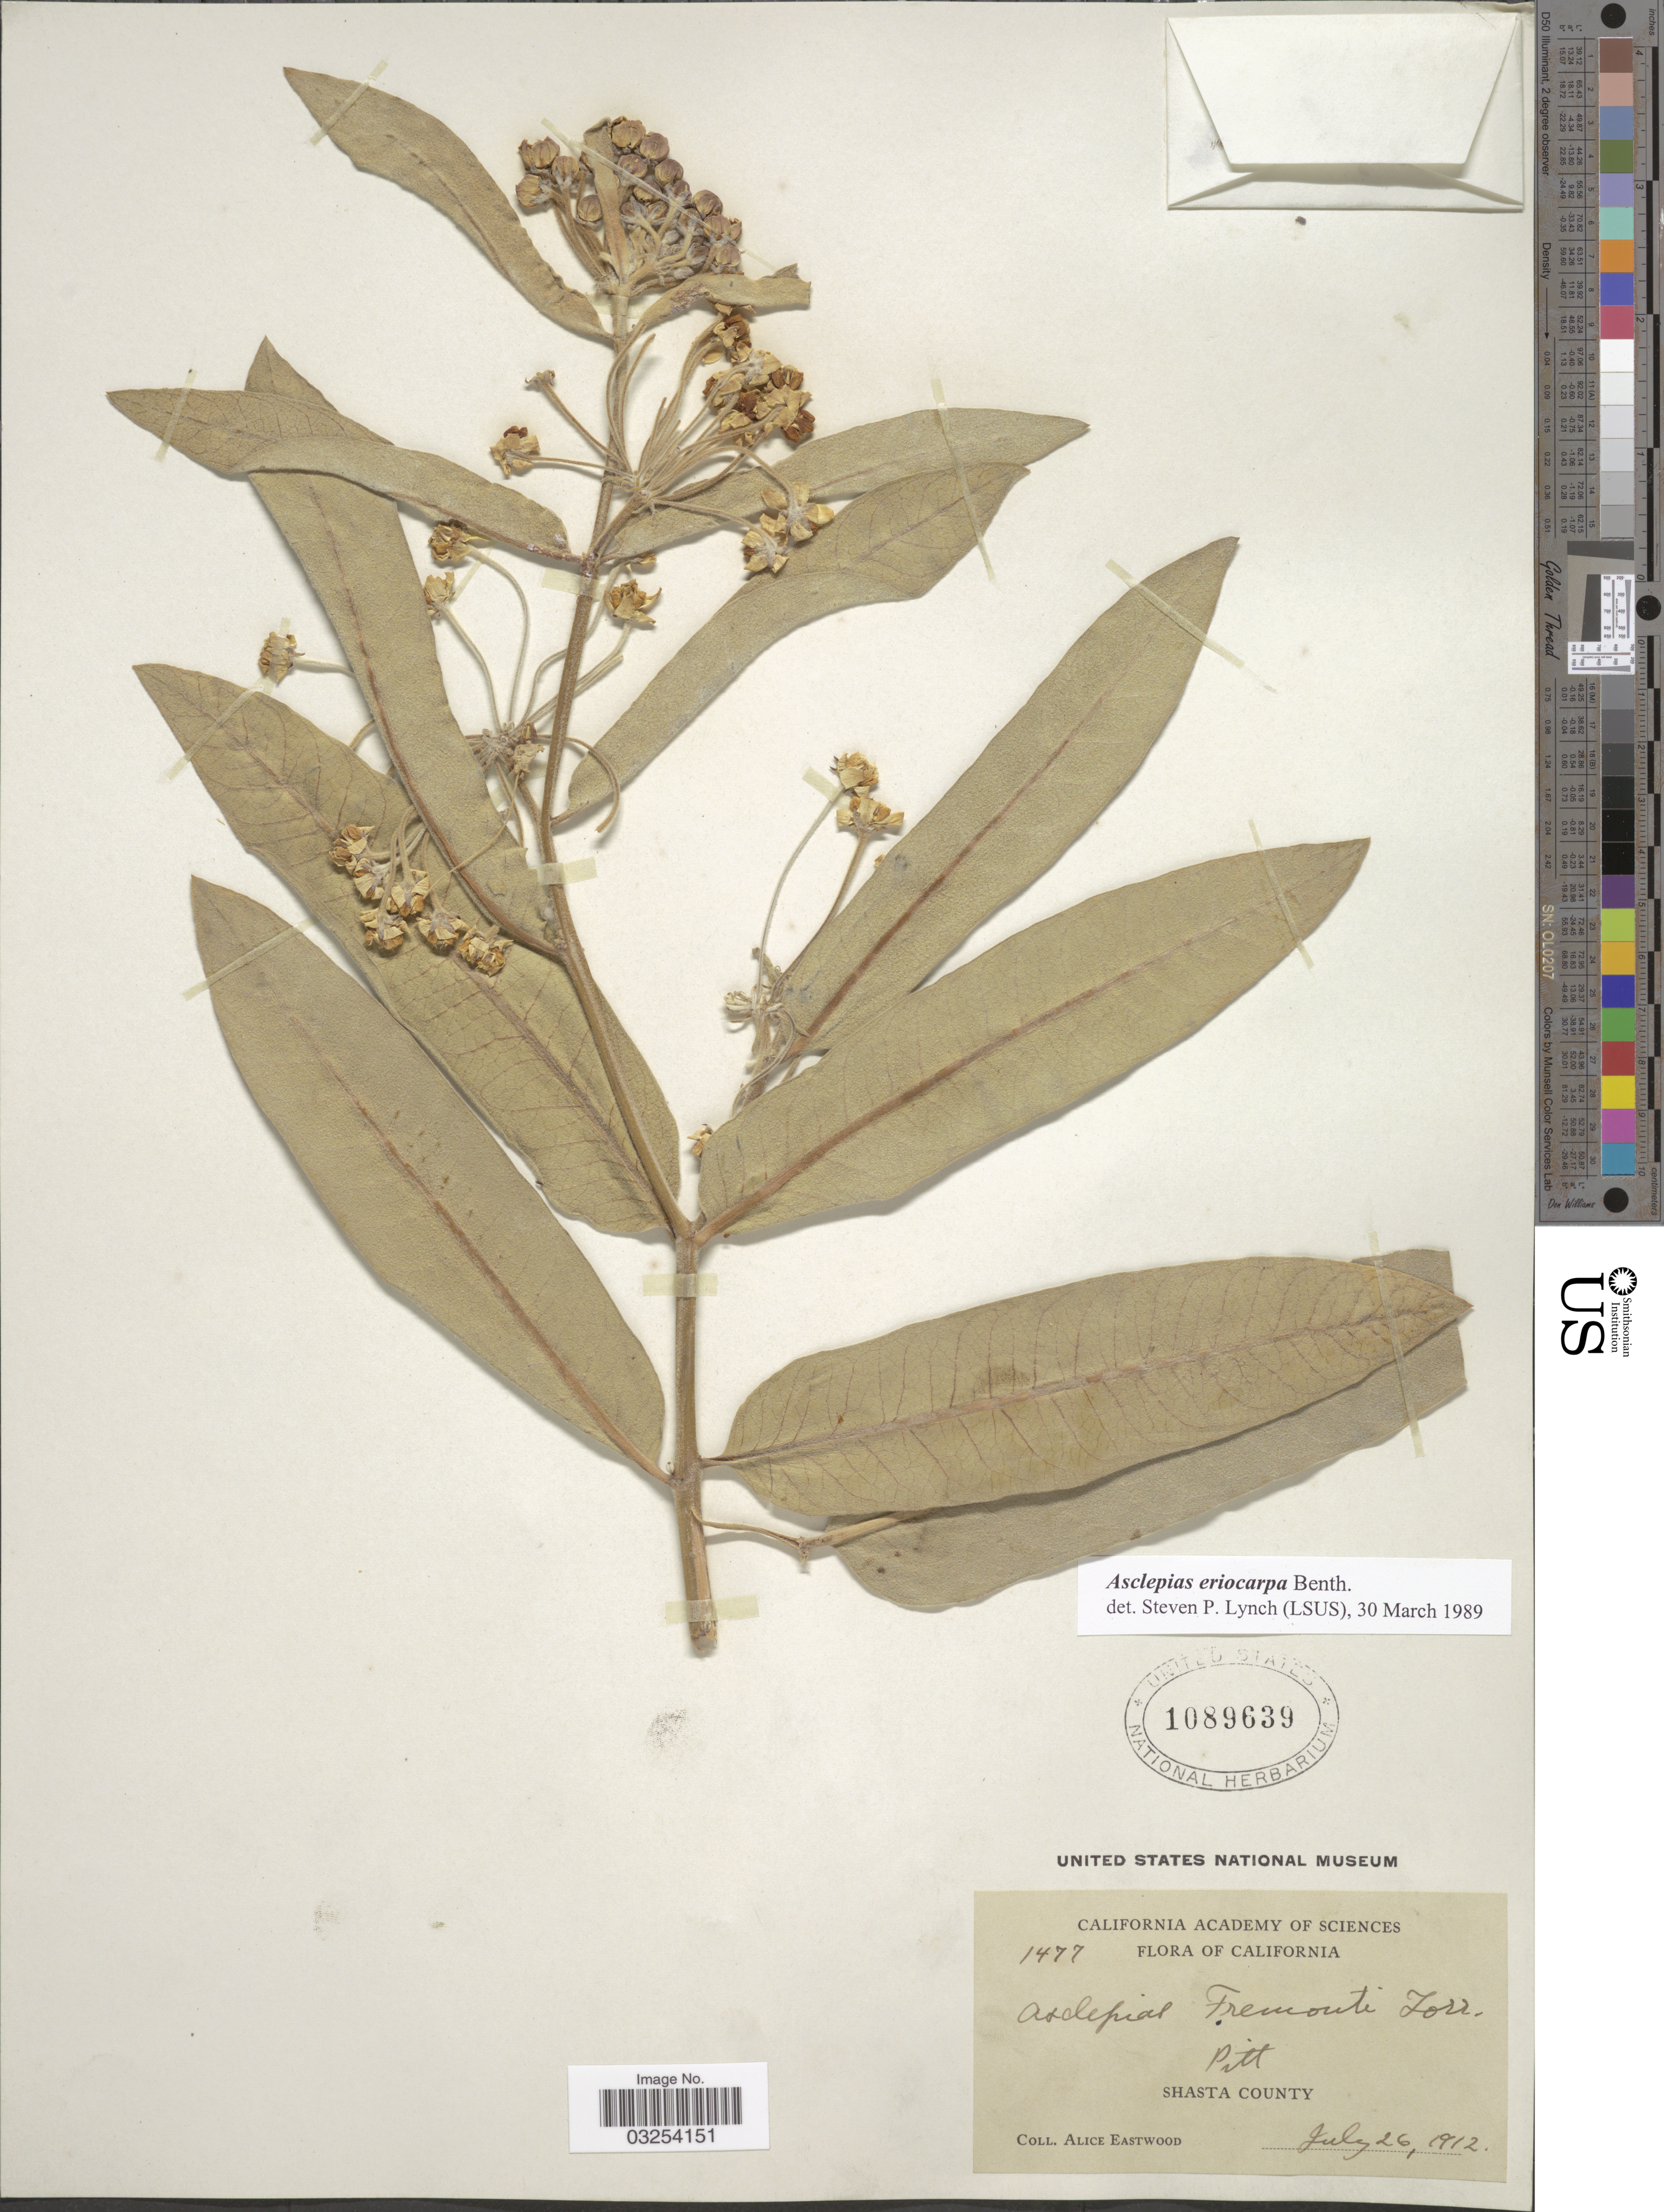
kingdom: Plantae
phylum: Tracheophyta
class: Magnoliopsida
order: Gentianales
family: Apocynaceae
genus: Asclepias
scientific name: Asclepias eriocarpa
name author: Benth.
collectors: A. Eastwood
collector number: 1477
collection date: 1912-07-26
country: United States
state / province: California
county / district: Shasta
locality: Pitt Shasta County.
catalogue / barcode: US 1089639